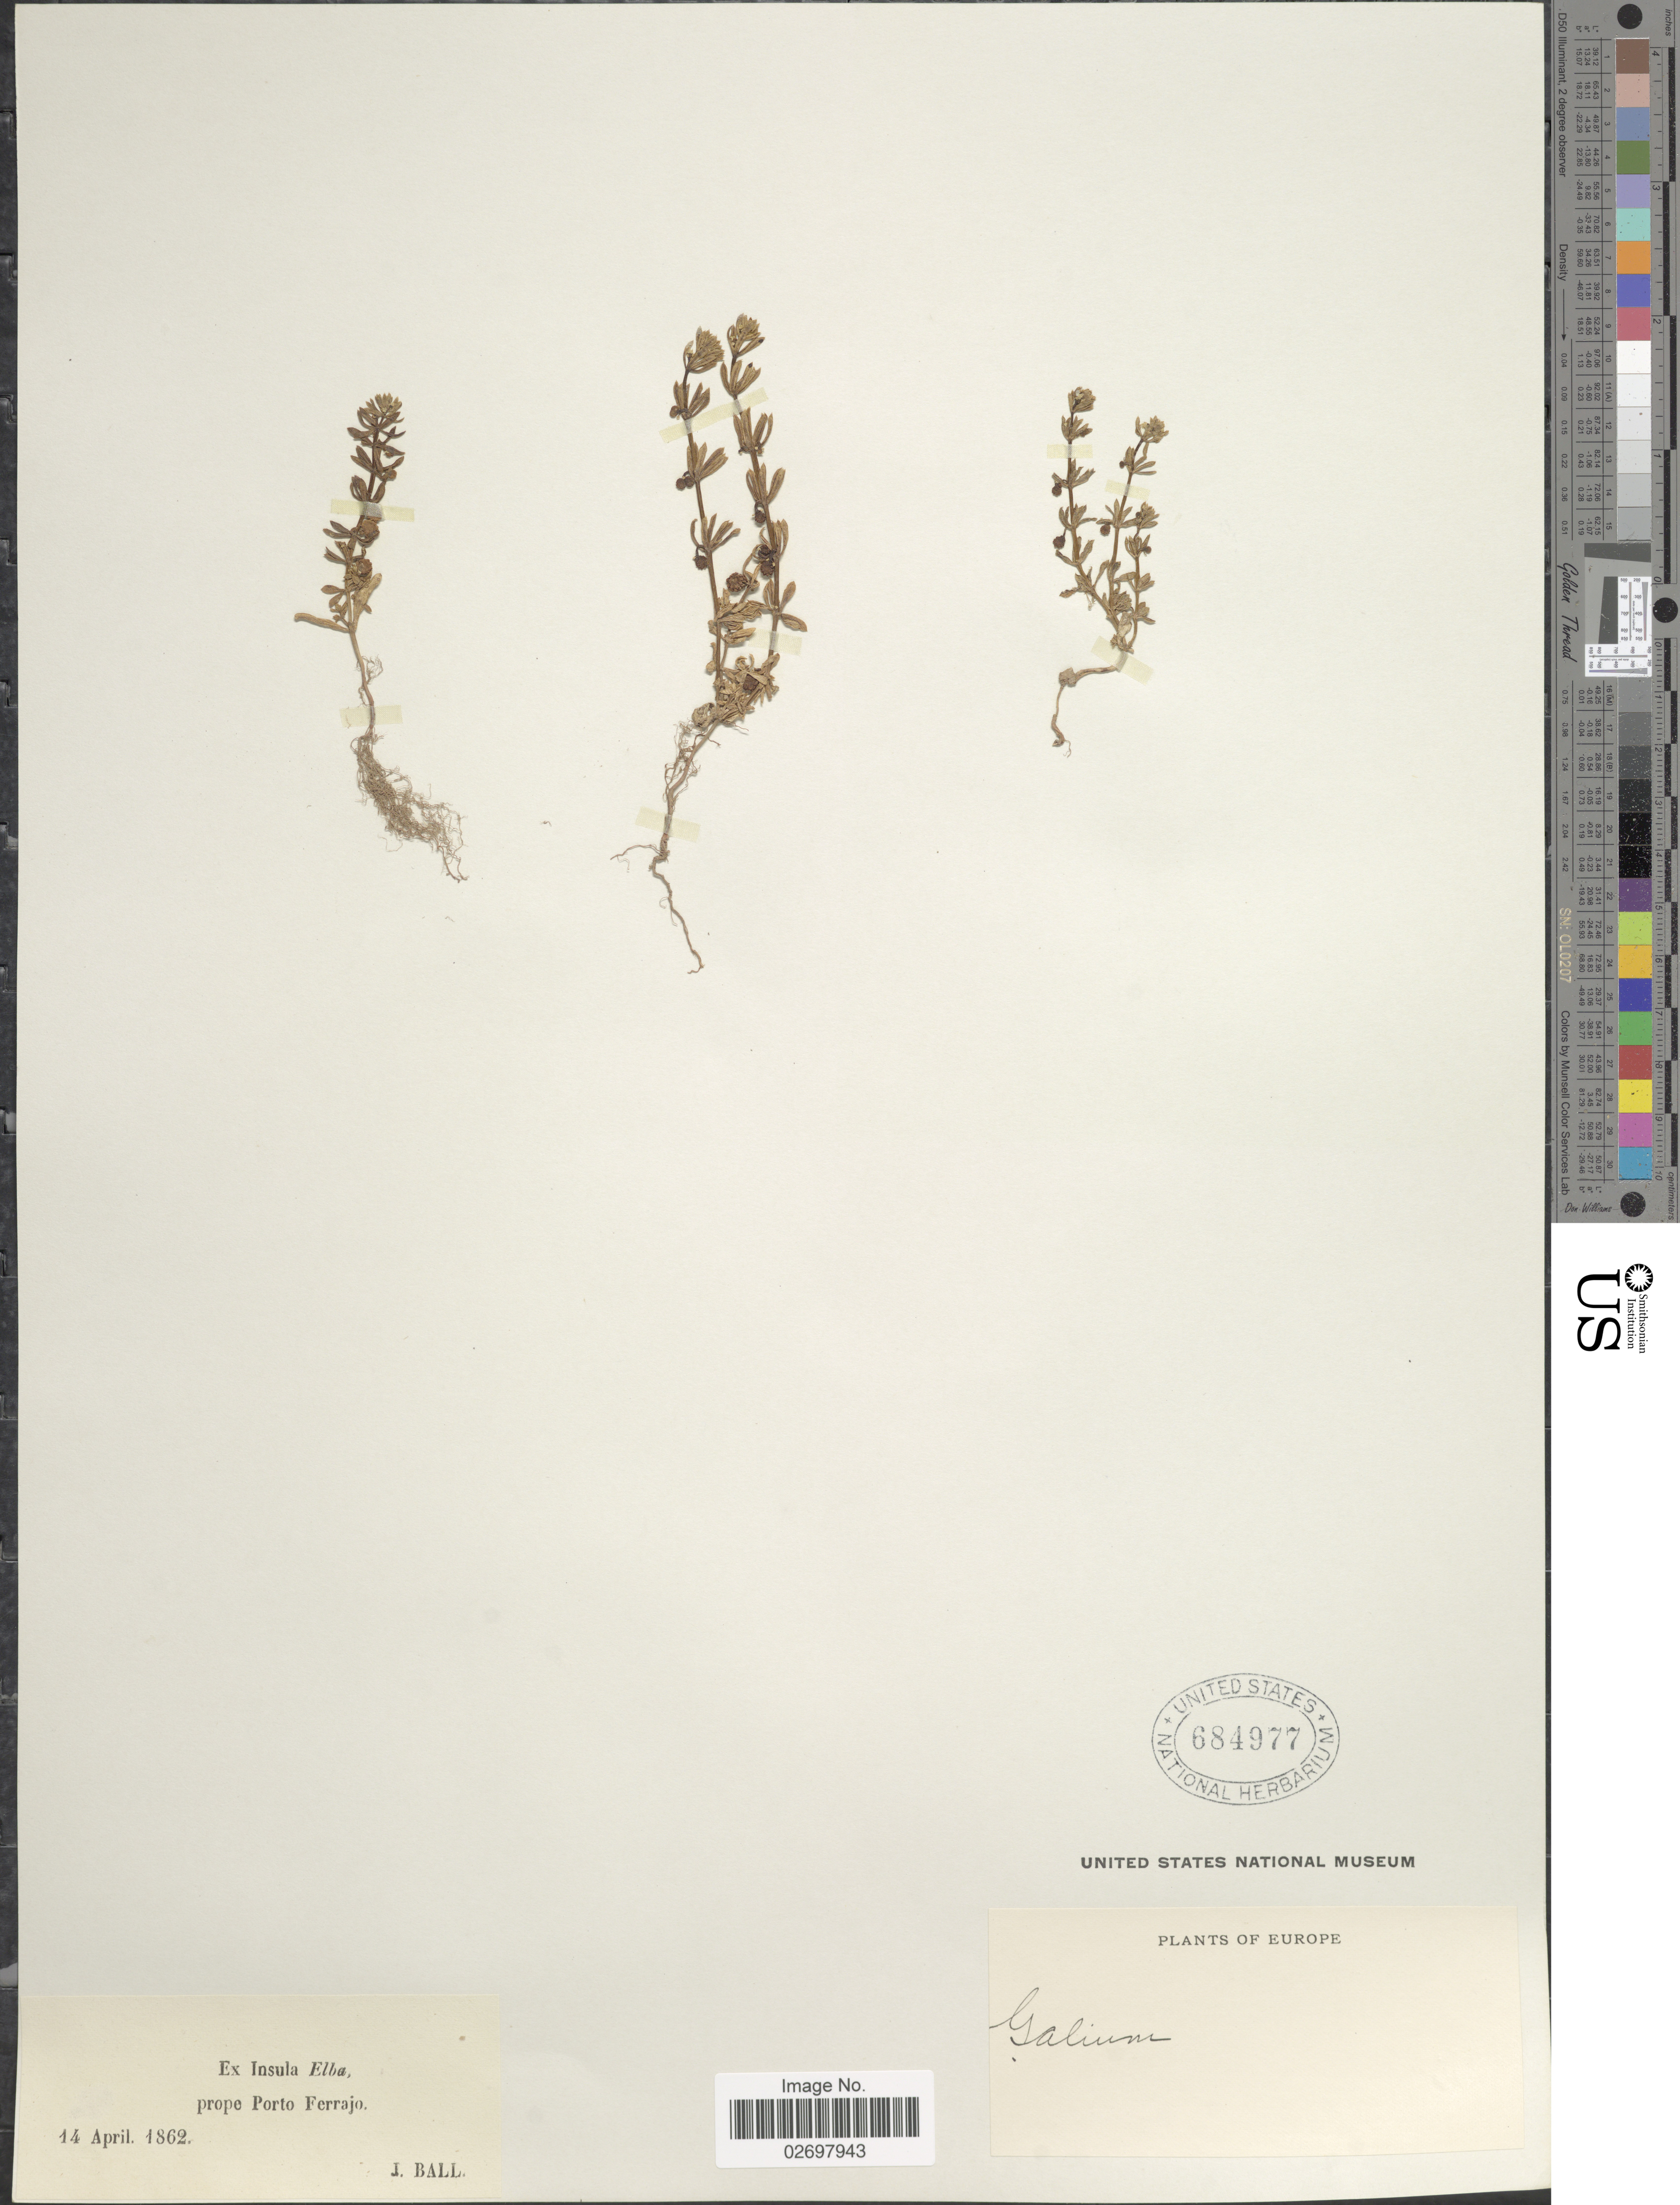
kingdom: Plantae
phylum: Tracheophyta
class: Magnoliopsida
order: Gentianales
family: Rubiaceae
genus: Galium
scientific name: Galium sp.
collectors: J. Ball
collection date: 1862-04-14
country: Italy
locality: Ex Insula Elba prope Porto Ferrajo, Europe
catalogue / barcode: US 684977